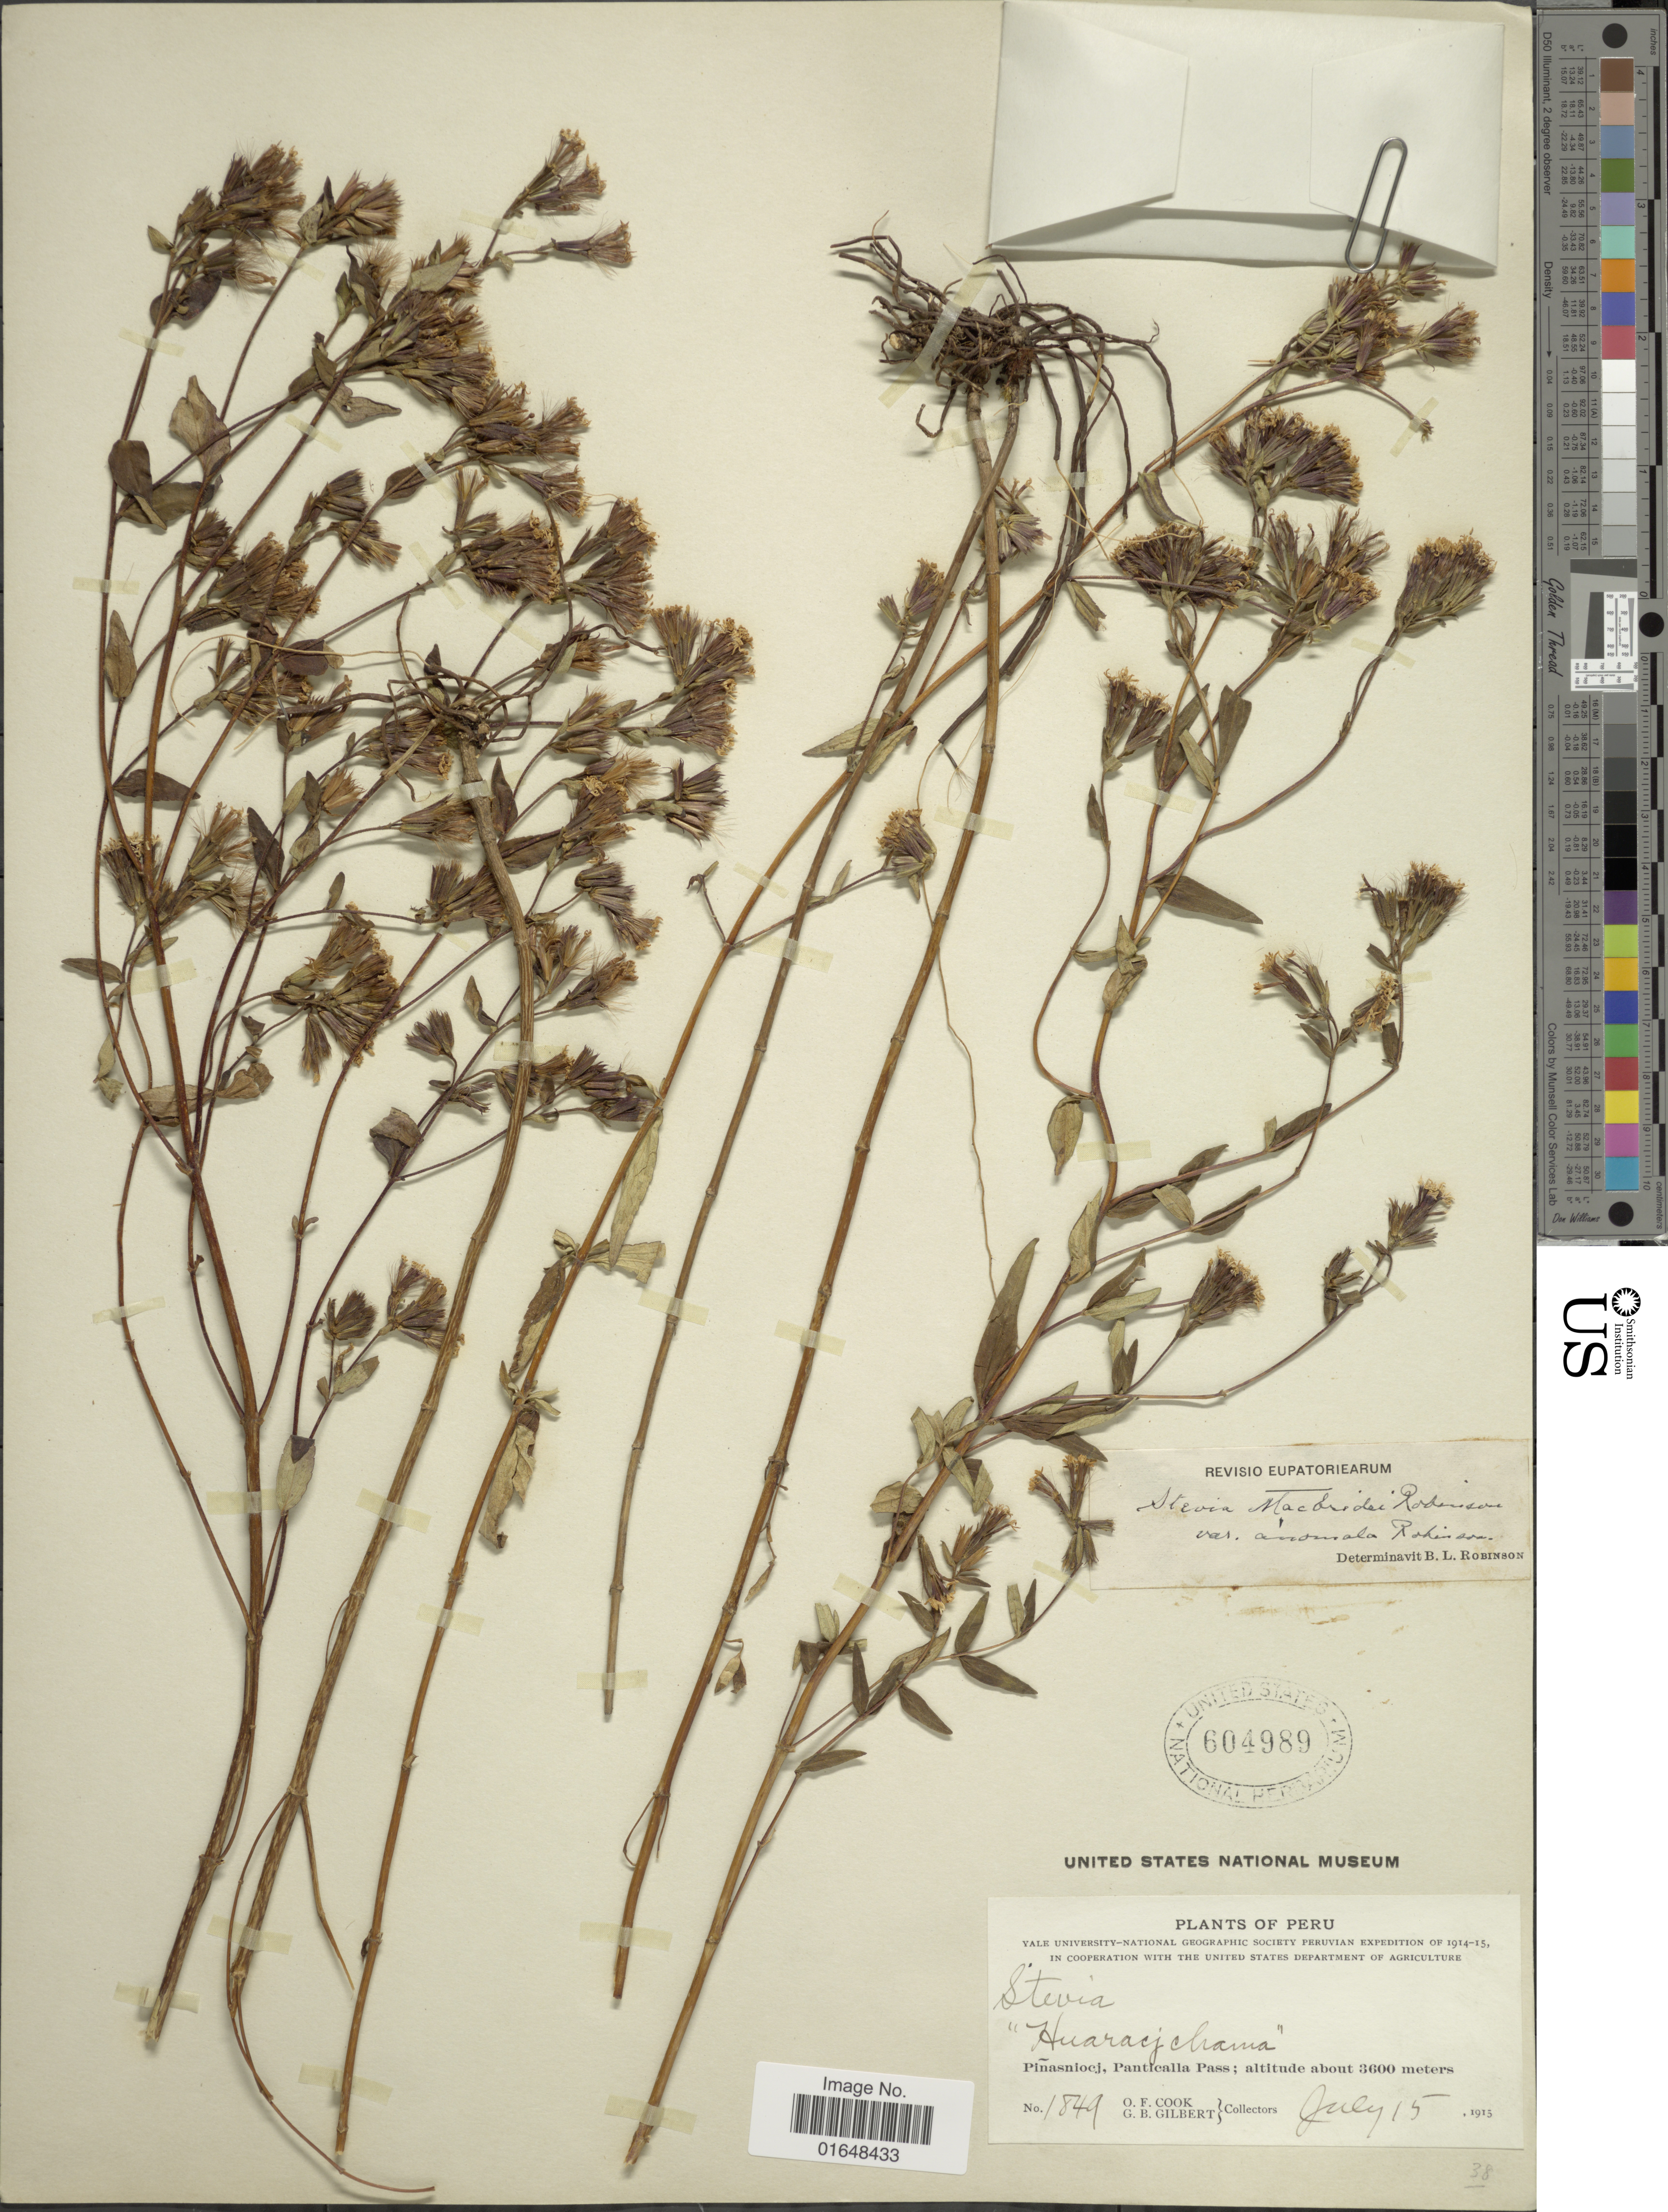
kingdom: Plantae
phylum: Tracheophyta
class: Magnoliopsida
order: Asterales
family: Asteraceae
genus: Stevia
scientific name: Stevia macbridei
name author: B.L. Rob.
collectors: O. F. Cook & G. B. Gilbert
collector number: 1849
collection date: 1915-07-15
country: Peru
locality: Piñasniocj, Panticalla Pass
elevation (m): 3600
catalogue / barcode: US 604989